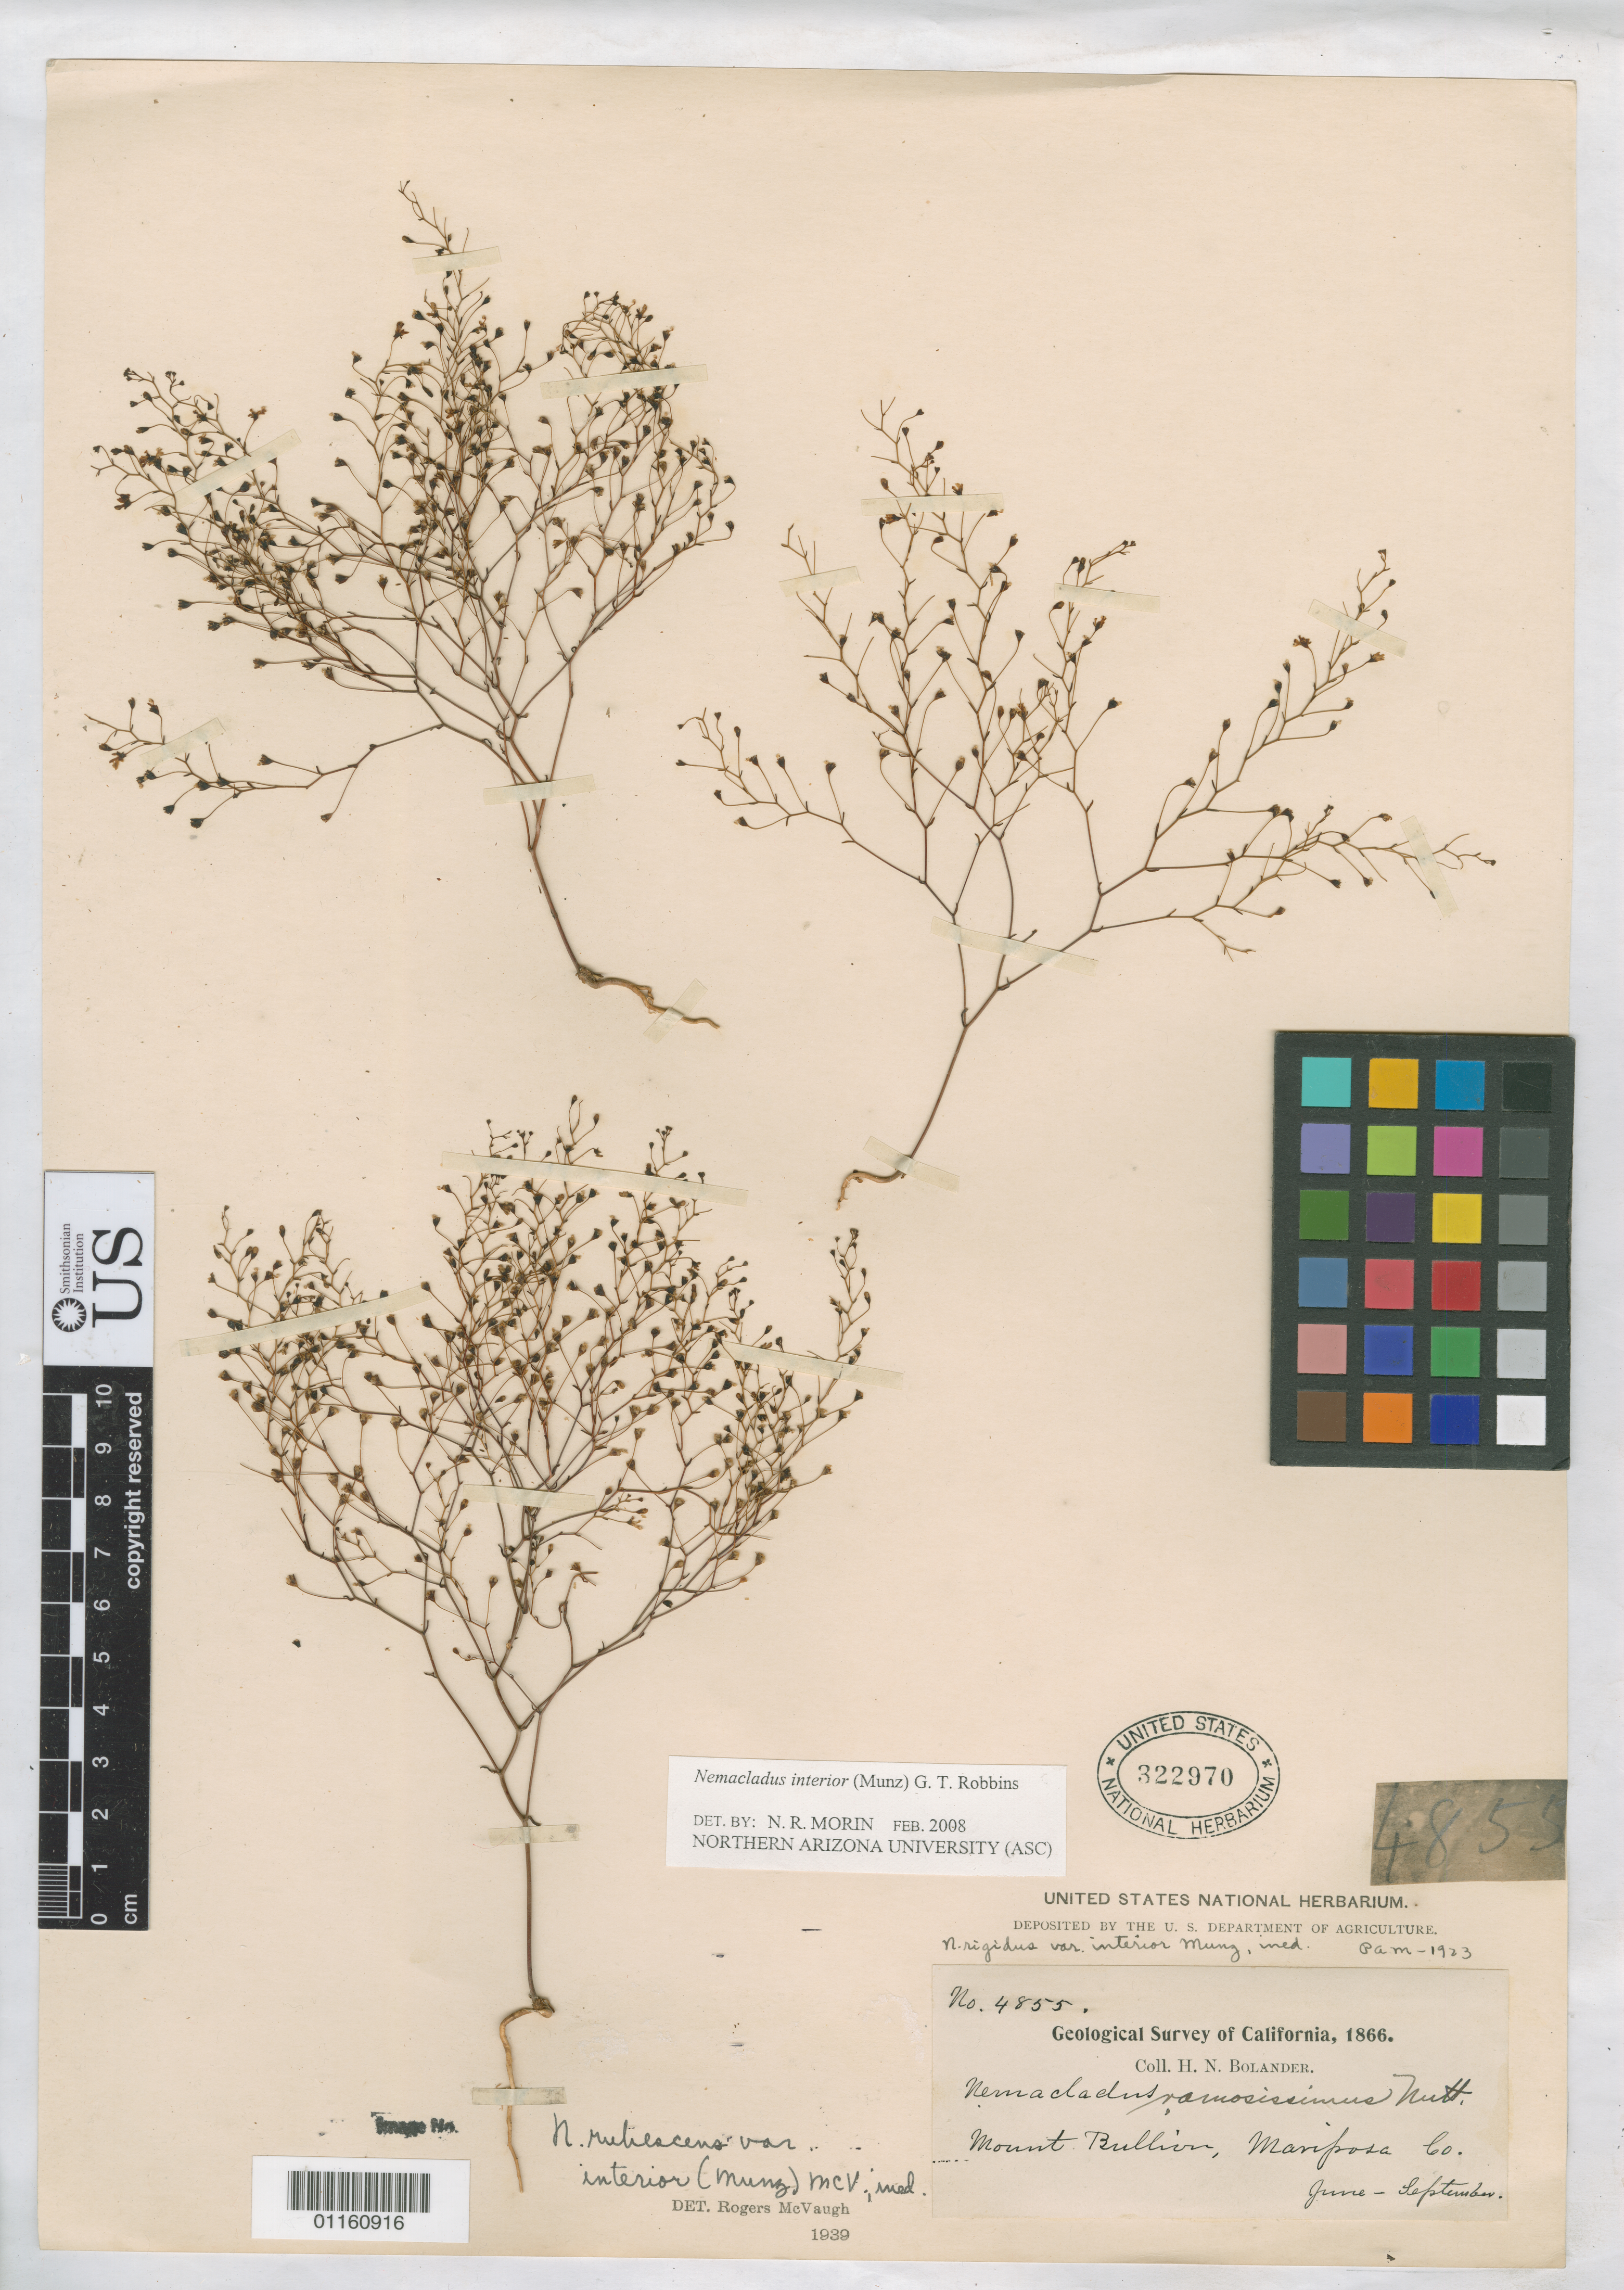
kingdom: Plantae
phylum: Tracheophyta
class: Magnoliopsida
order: Asterales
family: Campanulaceae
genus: Nemacladus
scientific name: Nemacladus interior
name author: (Munz) G.T. Robbins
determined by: Morin, N. R., (ASC)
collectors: H. Bolander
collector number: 4855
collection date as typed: Jun 1866 to -- Sep 1866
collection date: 1866-06/1866-09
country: United States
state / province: California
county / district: Mariposa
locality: Mount Bullion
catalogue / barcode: US 322970